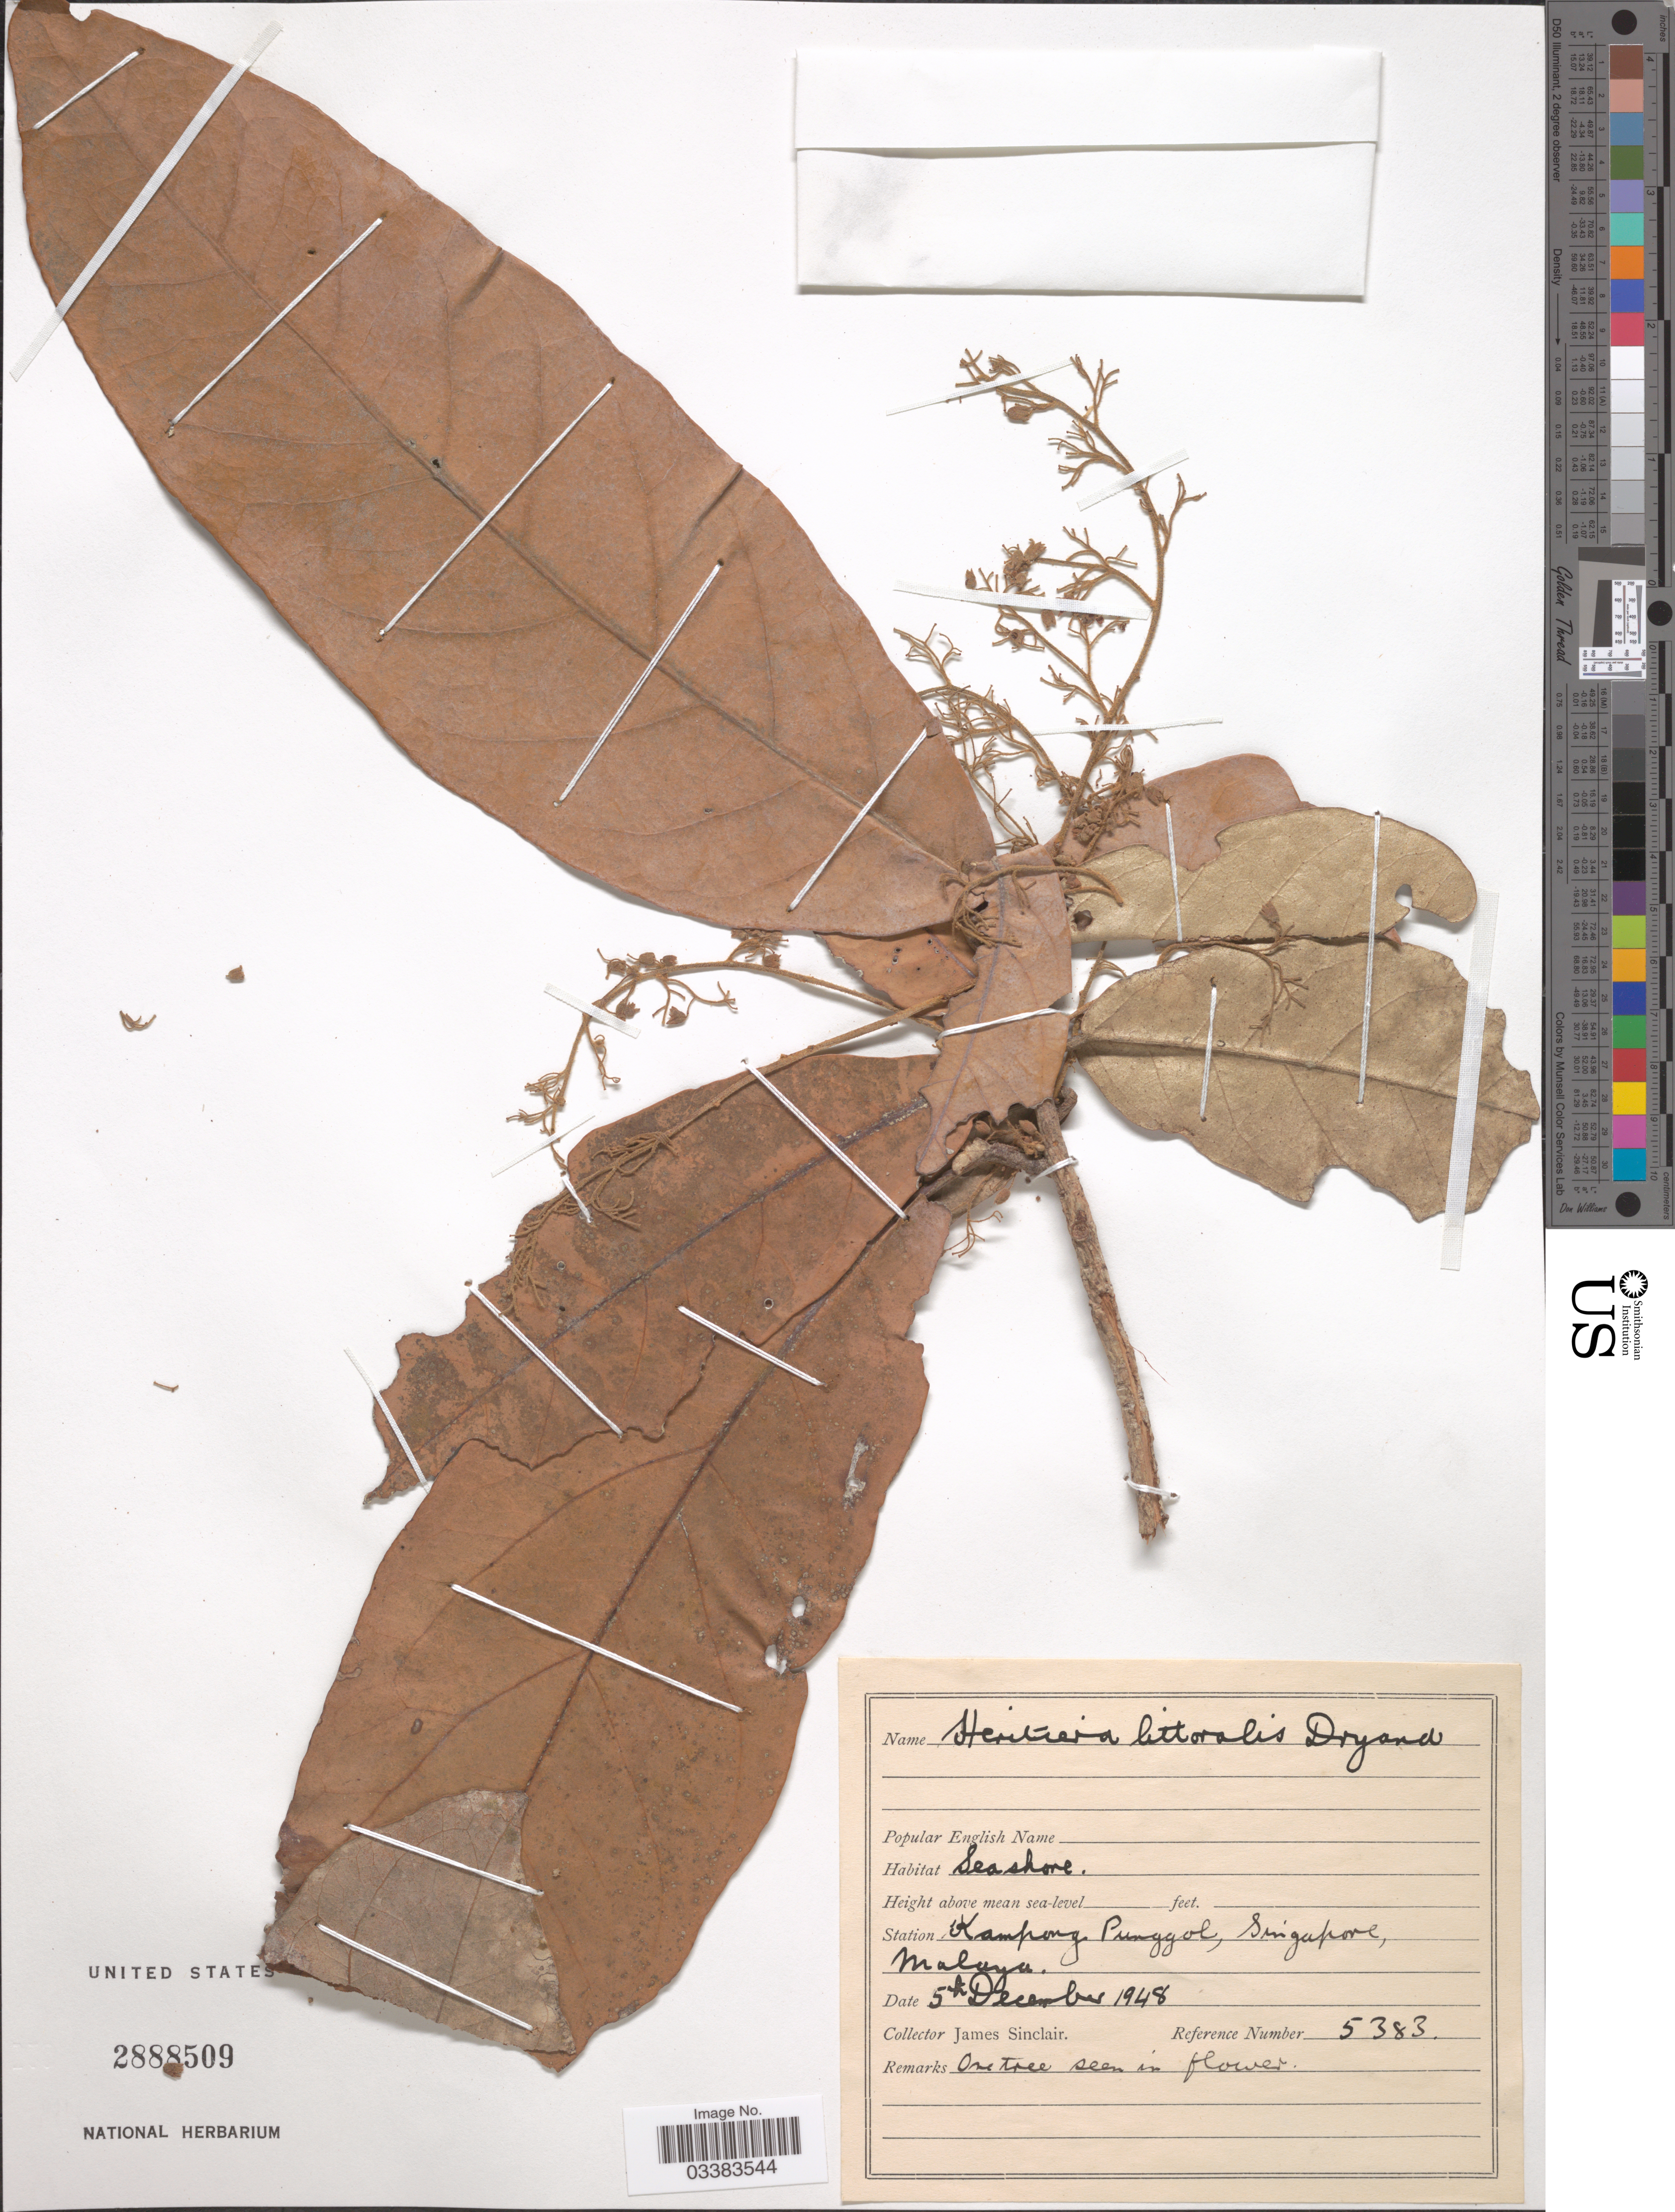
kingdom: Plantae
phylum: Tracheophyta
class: Magnoliopsida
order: Malvales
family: Malvaceae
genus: Heritiera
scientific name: Heritiera littoralis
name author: Aiton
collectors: J. Sinclair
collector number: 5383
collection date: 1948-12-05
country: Singapore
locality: Kampong Punggol, Malaya.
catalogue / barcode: US 2888509